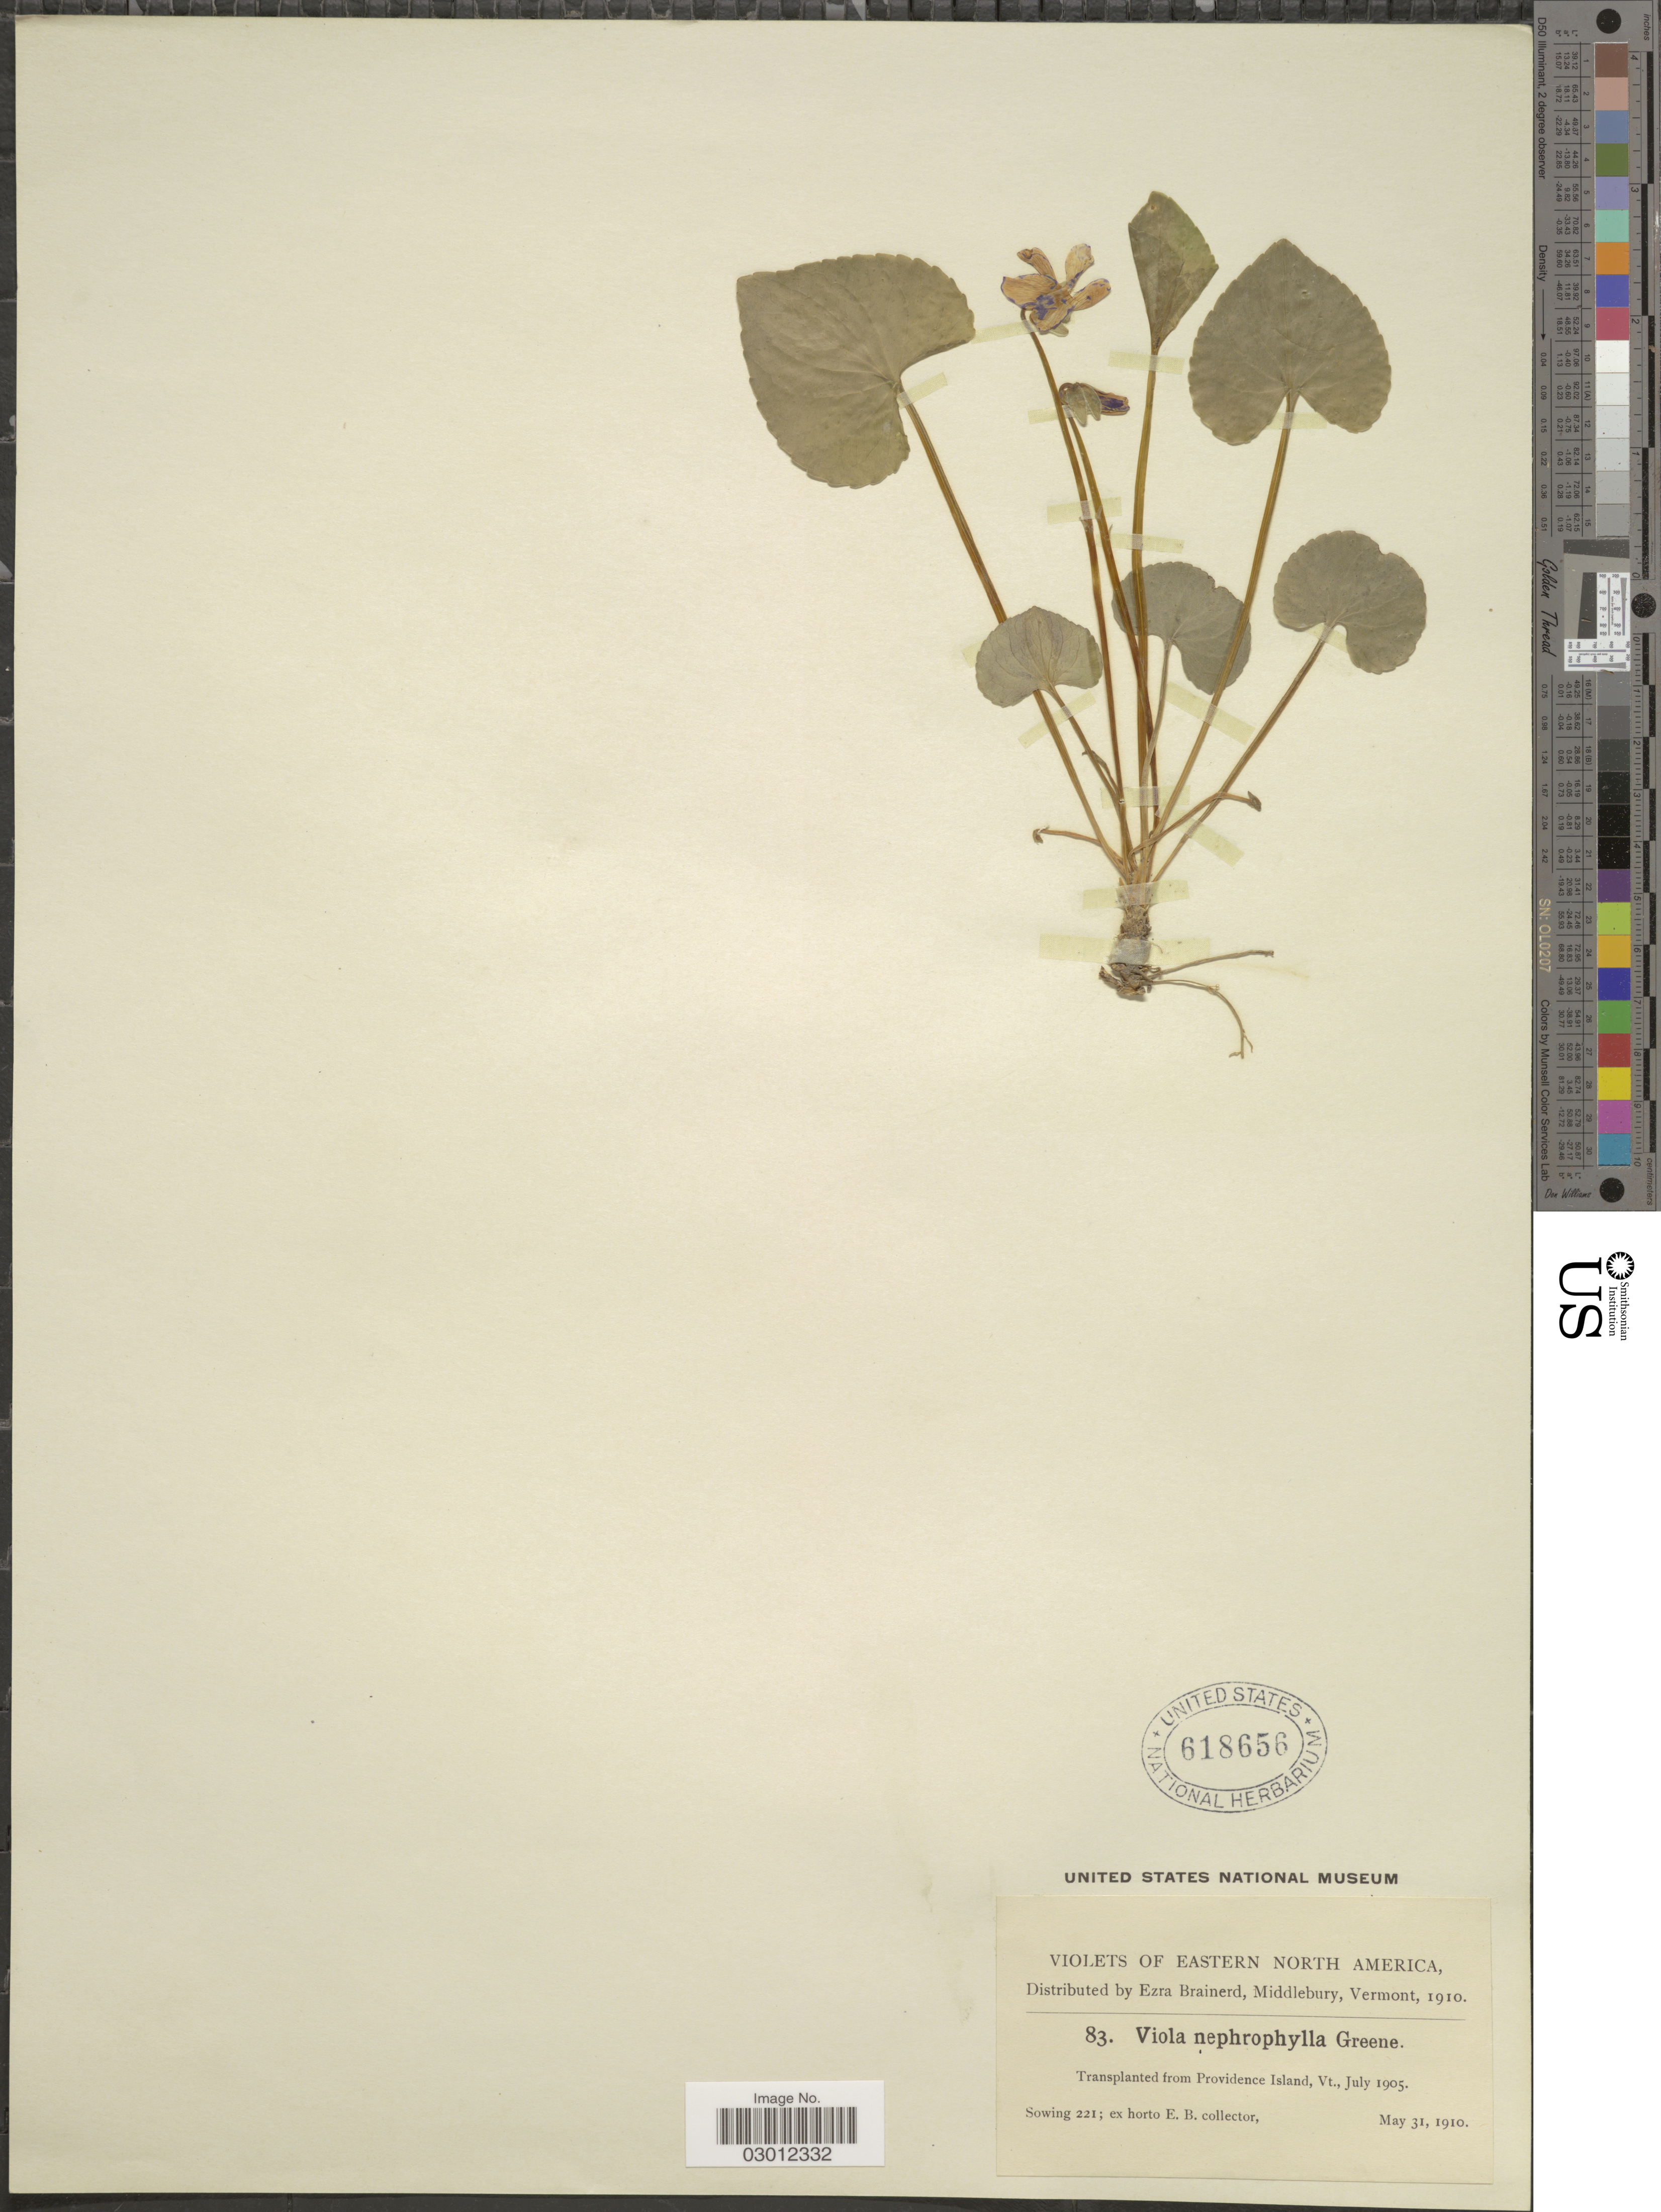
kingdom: Plantae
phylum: Tracheophyta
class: Magnoliopsida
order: Malpighiales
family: Violaceae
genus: Viola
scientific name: Viola nephrophylla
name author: Greene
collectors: ex herb. Ezra Brainerd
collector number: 83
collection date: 1910-05-31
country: United States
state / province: Vermont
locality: Eastern North America. Transplanted from Providence Island, Vt.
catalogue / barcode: US 618656